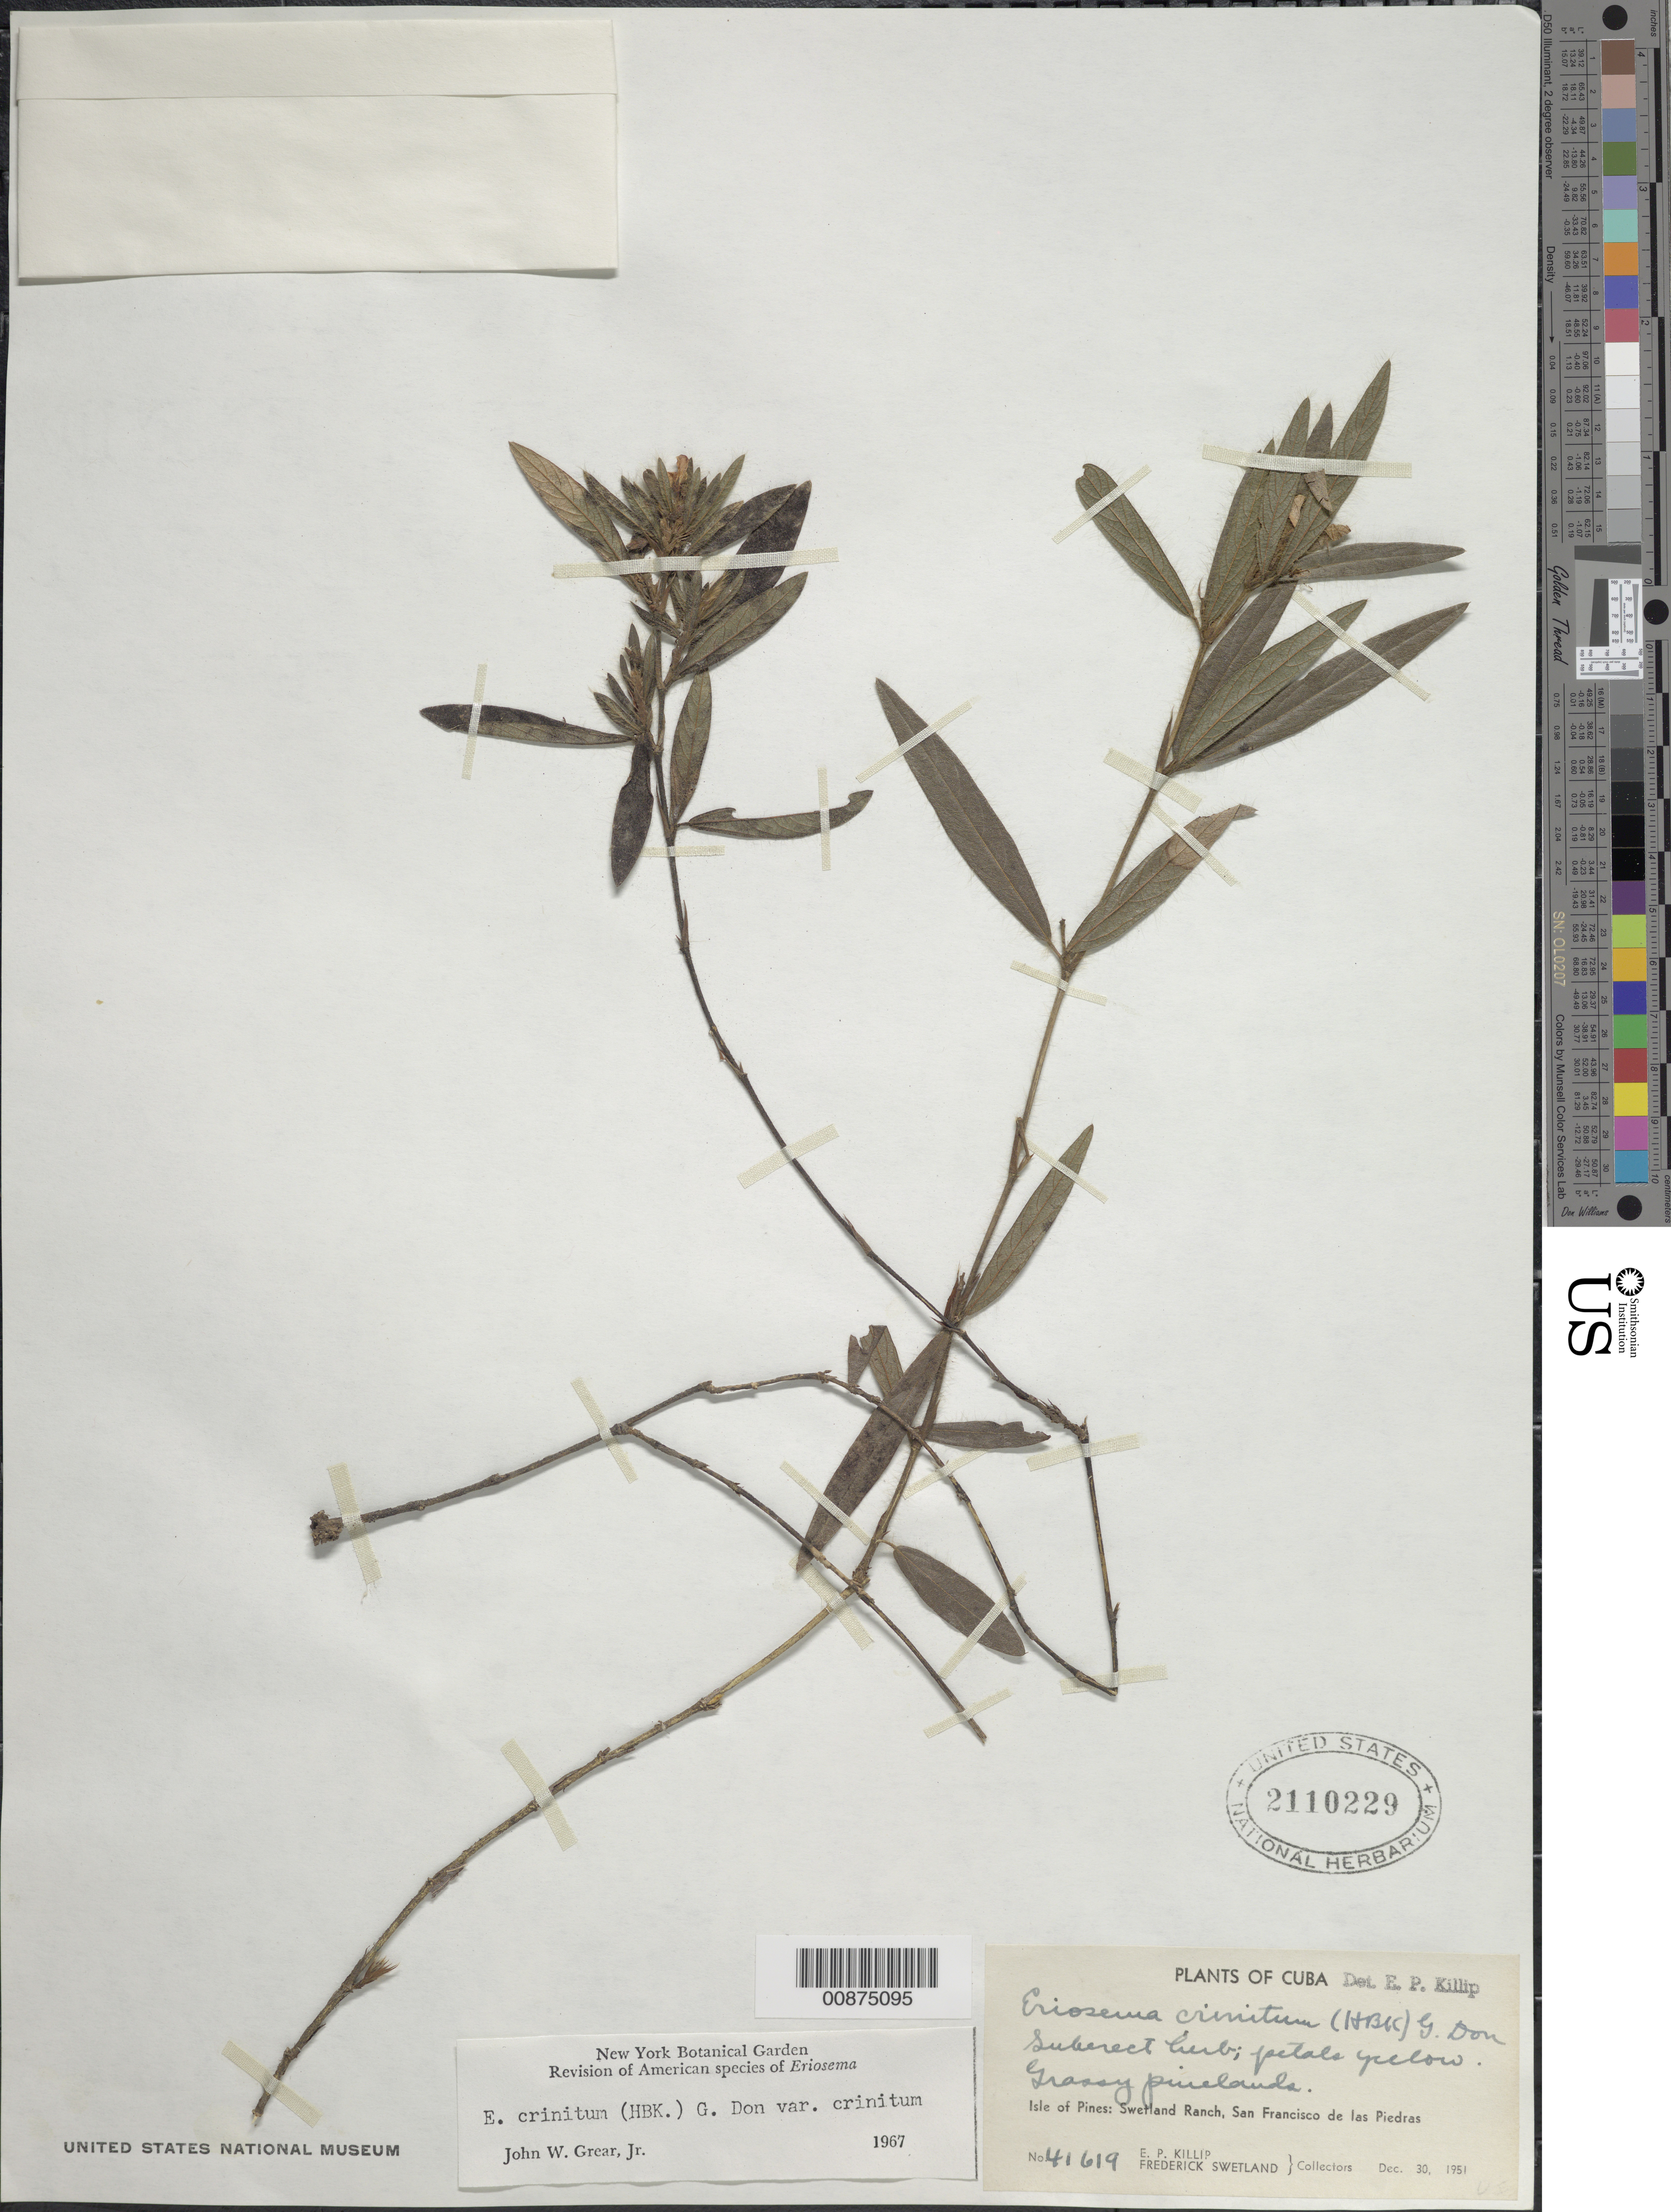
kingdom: Plantae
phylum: Tracheophyta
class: Magnoliopsida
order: Fabales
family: Fabaceae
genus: Eriosema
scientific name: Eriosema crinitum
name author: (Kunth) G. Don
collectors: E. P. Killip & F. Swetland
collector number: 41619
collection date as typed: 30 Dec 1951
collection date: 1951-12-30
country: Cuba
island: Isla de la Juventud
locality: Isle of Pines: Swetland Ranch, San Francisco de las Piedras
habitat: Grassy pinelands.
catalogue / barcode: US 2110229